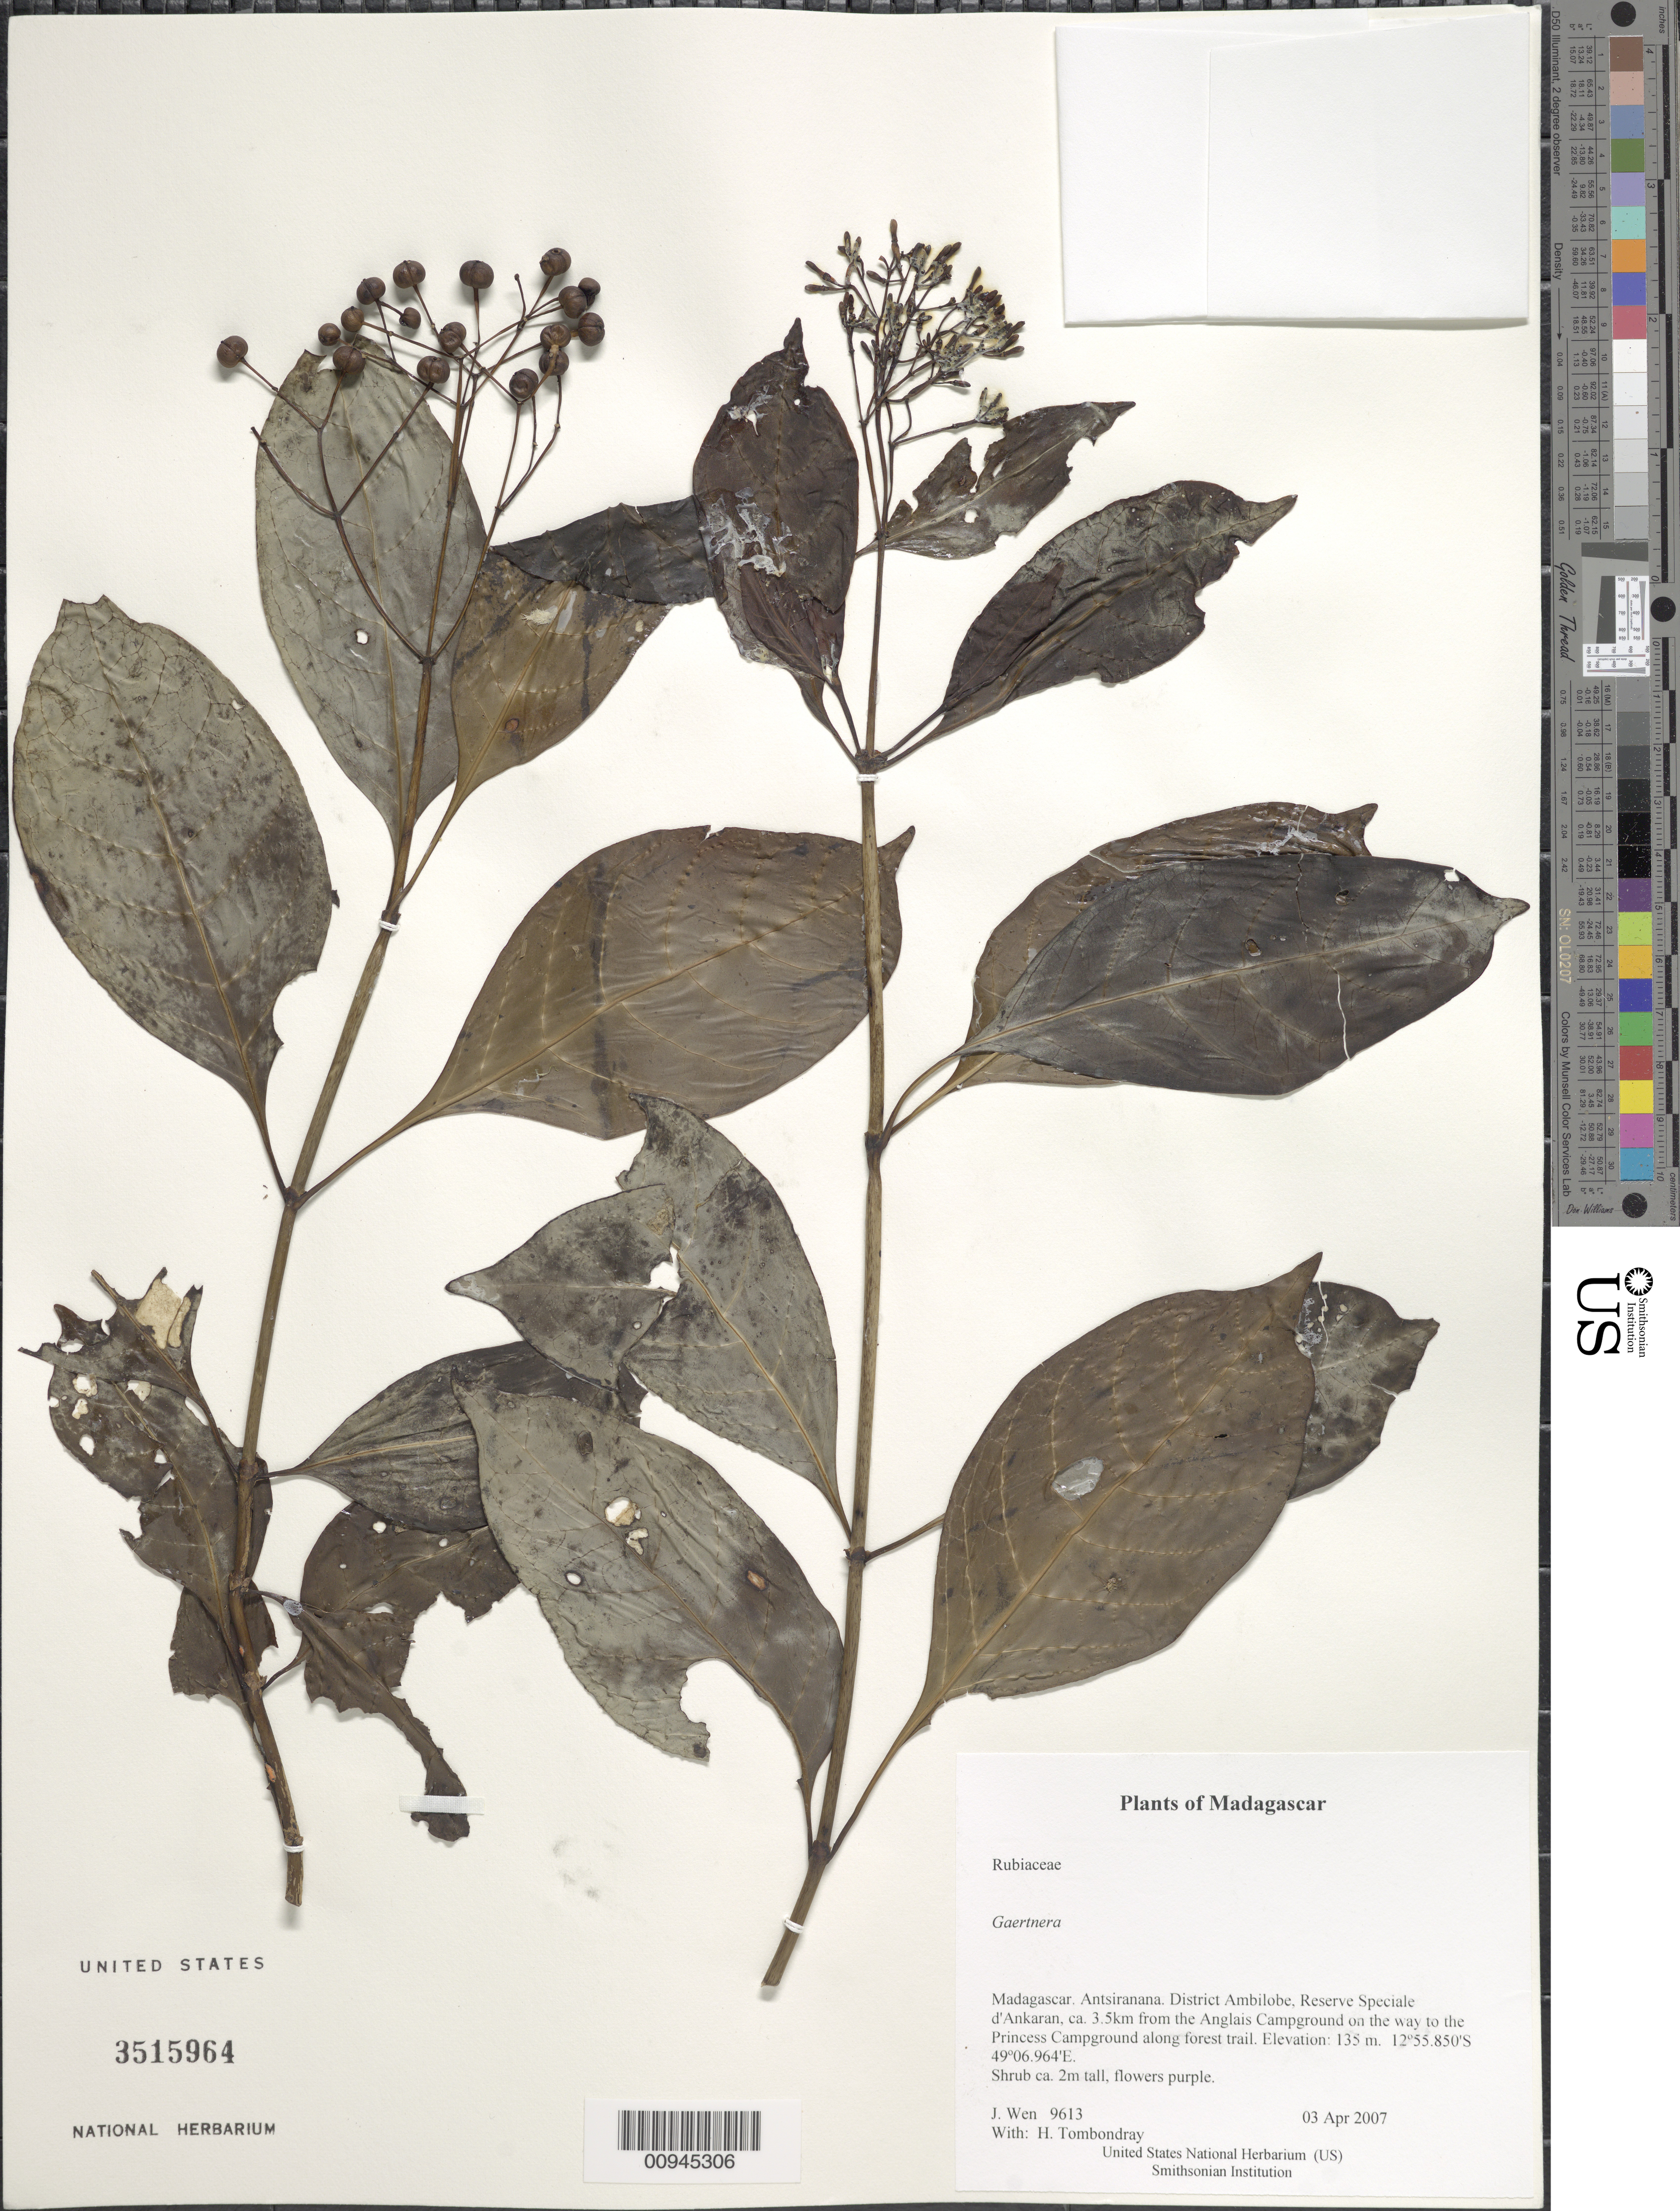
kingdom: Plantae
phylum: Tracheophyta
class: Magnoliopsida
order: Gentianales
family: Rubiaceae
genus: Gaertnera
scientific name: Gaertnera sp.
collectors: J. Wen & H. Tombondray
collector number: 9613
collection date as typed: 03 Apr 2007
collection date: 2007-04-03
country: Madagascar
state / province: Diana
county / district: Ambilobe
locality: District Ambilobe, Reserve Speciale d'Ankaran, ca. 3.5km from the Anglais Campground on the way to the Princess Campground along forest trail.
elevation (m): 135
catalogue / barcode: US 3515964